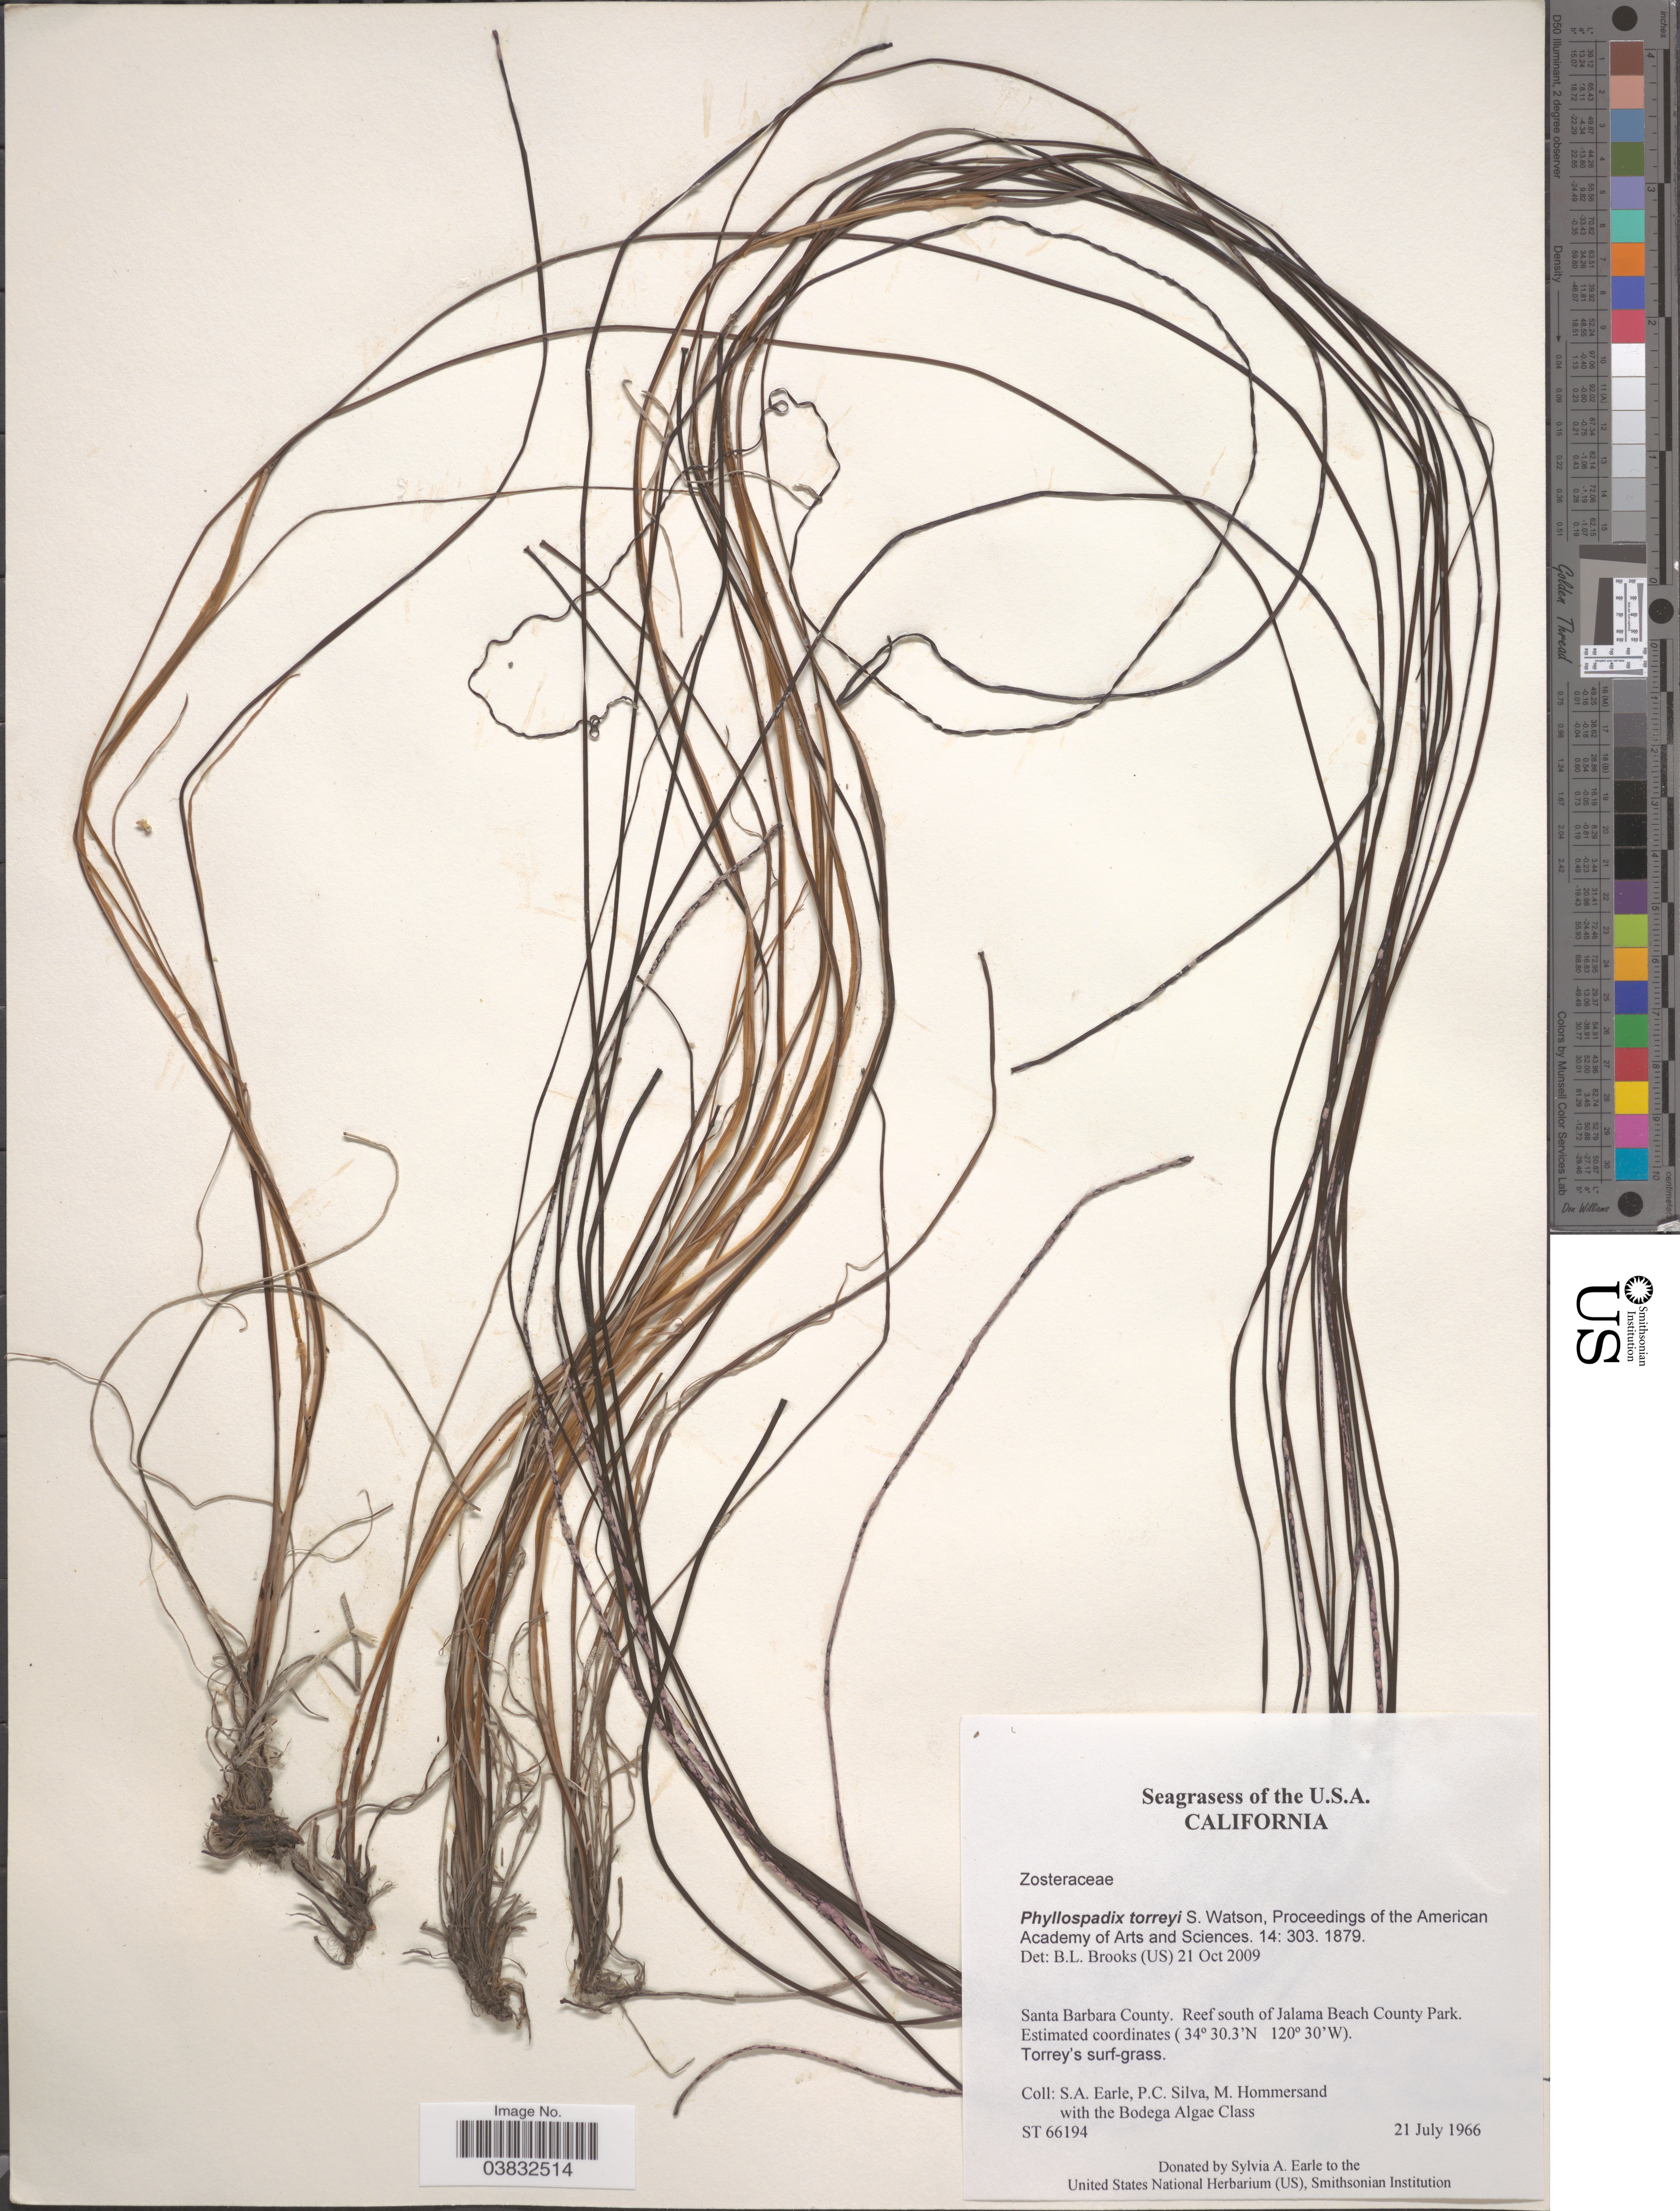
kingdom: Plantae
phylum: Tracheophyta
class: Liliopsida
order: Alismatales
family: Zosteraceae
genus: Phyllospadix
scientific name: Phyllospadix torreyi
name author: S. Watson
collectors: S. A. Earle, P. C. Silva, M. H. Hommersand & Bodega Algae Class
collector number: ST66194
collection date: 1966-07-21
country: United States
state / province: California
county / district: Santa Barbara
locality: Santa Barbara County. Reef south of Jalama Beach County Park.